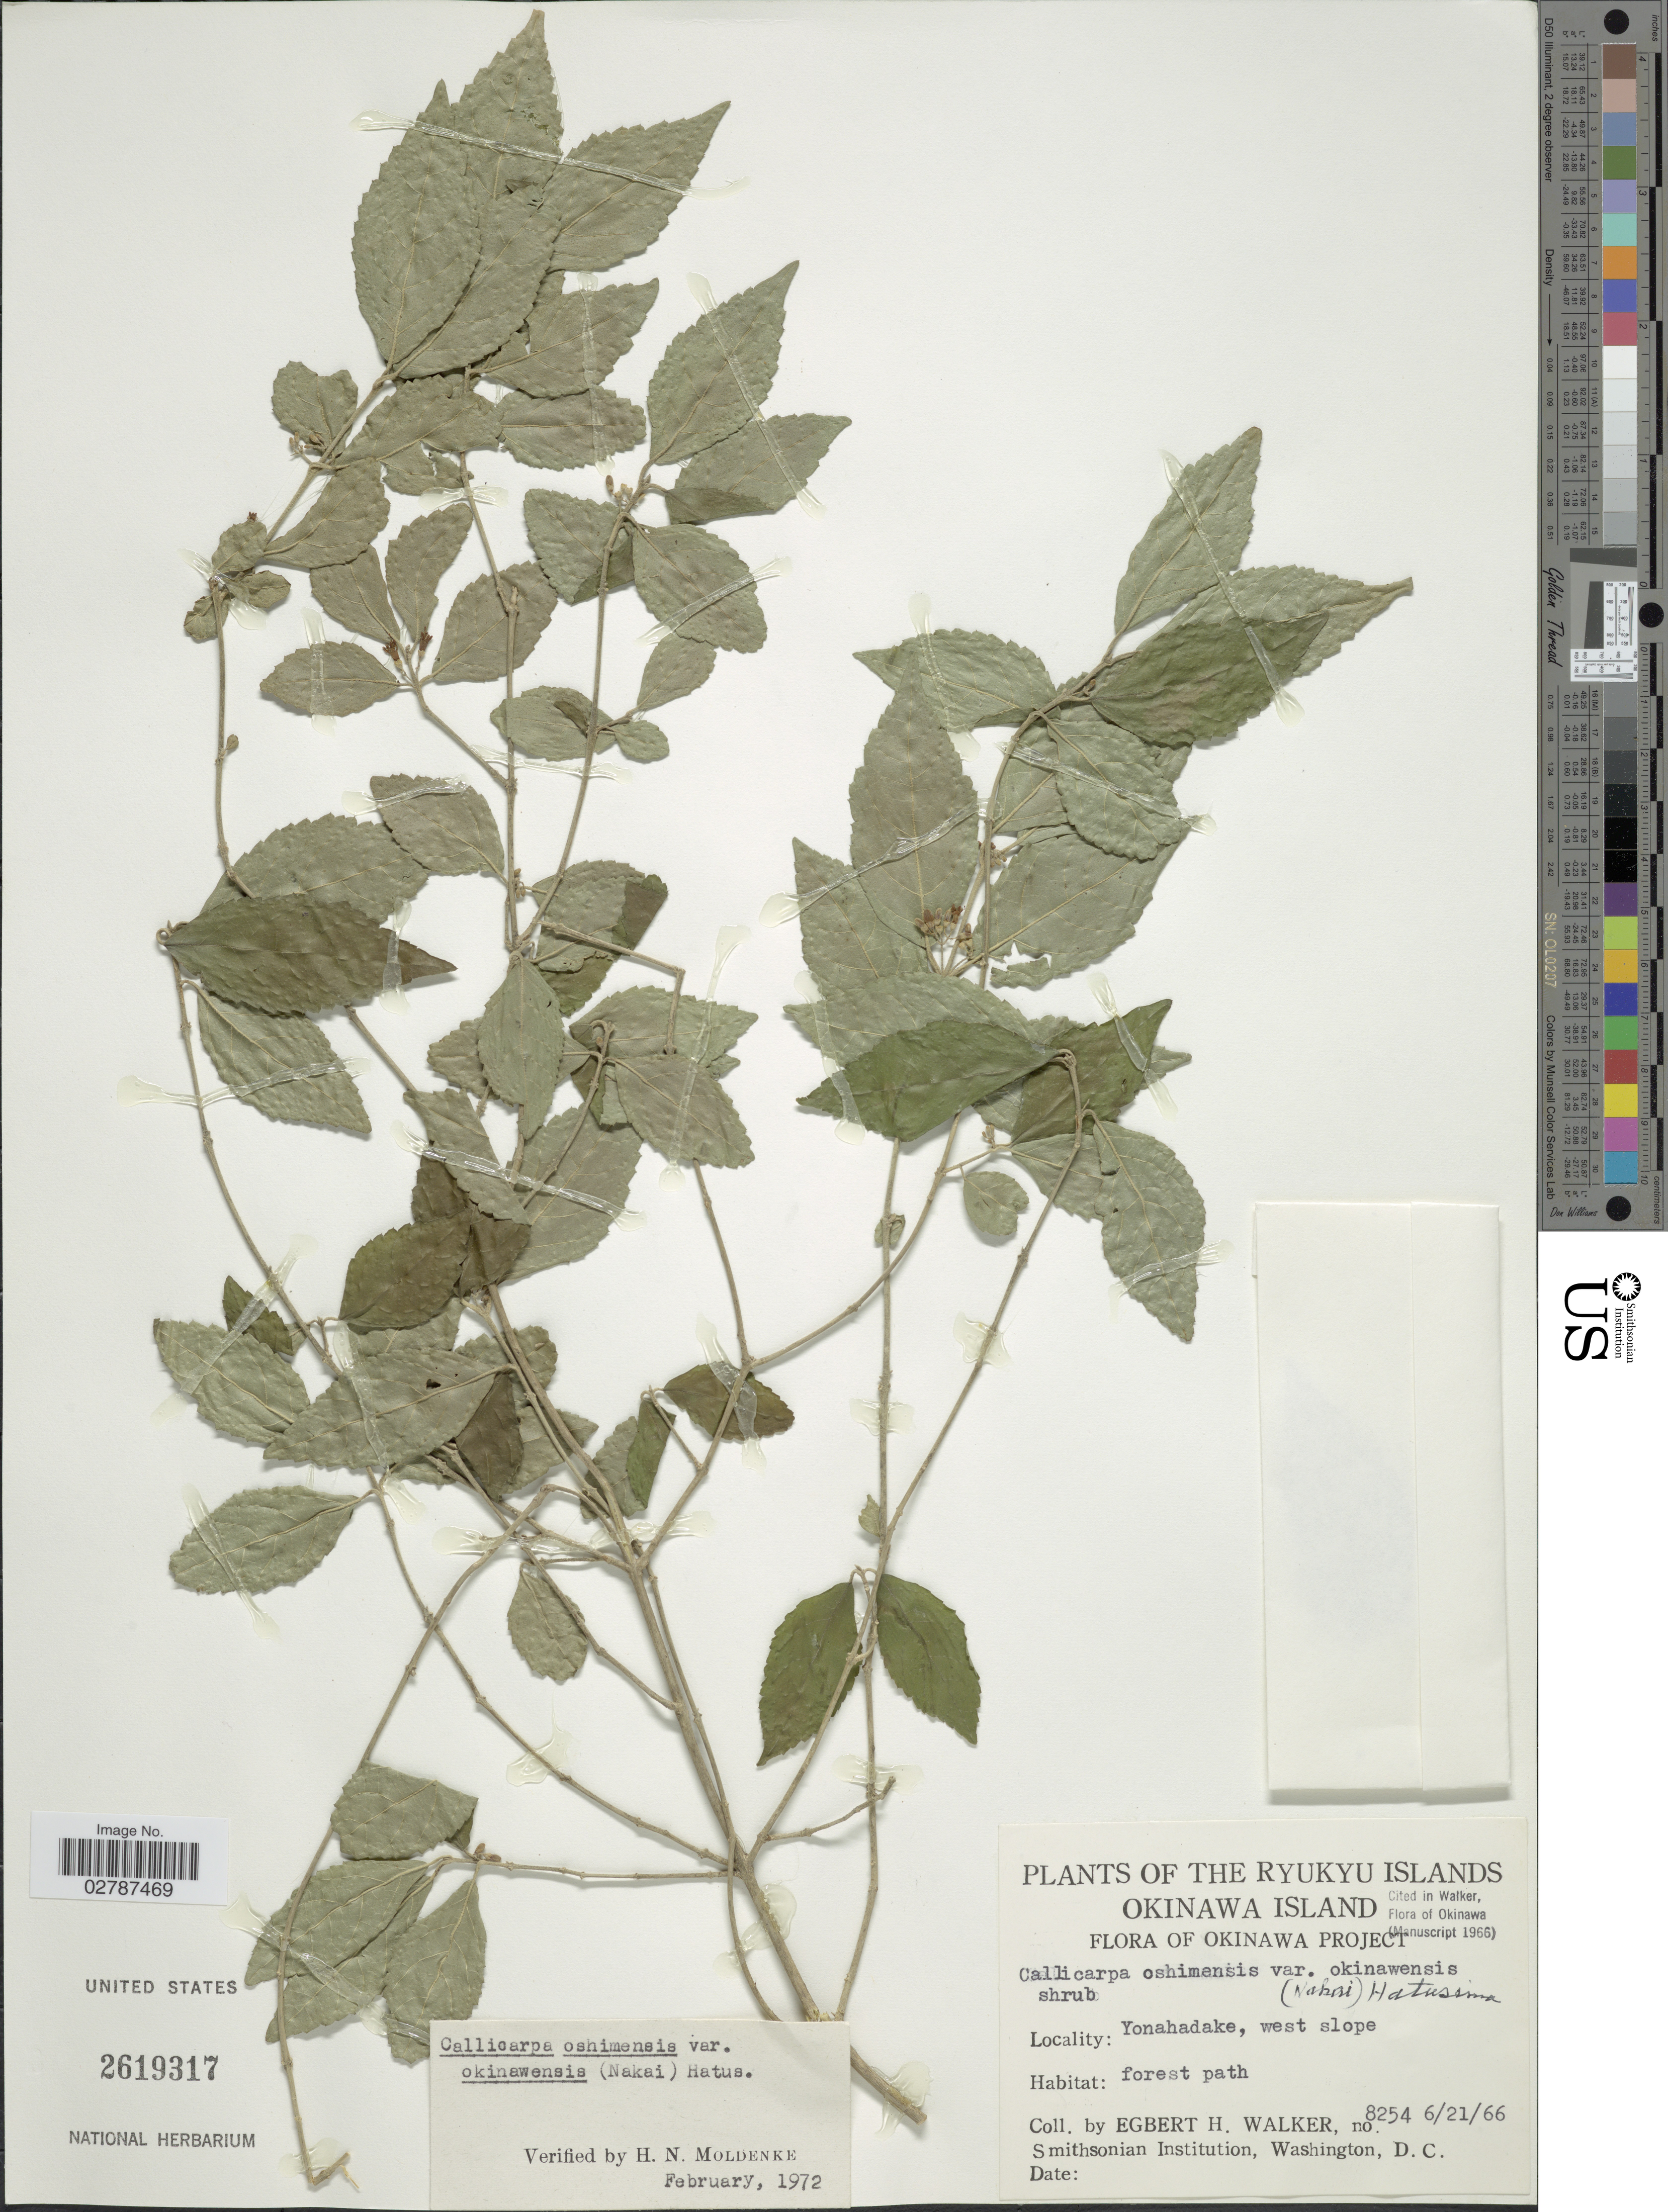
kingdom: Plantae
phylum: Tracheophyta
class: Magnoliopsida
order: Lamiales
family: Lamiaceae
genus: Callicarpa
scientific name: Callicarpa oshimensis var. oshimensis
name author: Hayata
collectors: E. H. Walker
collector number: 8254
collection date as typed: Transcribed d/m/y: 21/6/66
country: Japan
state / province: Okinawa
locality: The Ryukyu Islands. Okinawa Project. Yonahadake, west slope.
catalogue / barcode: US 2619317